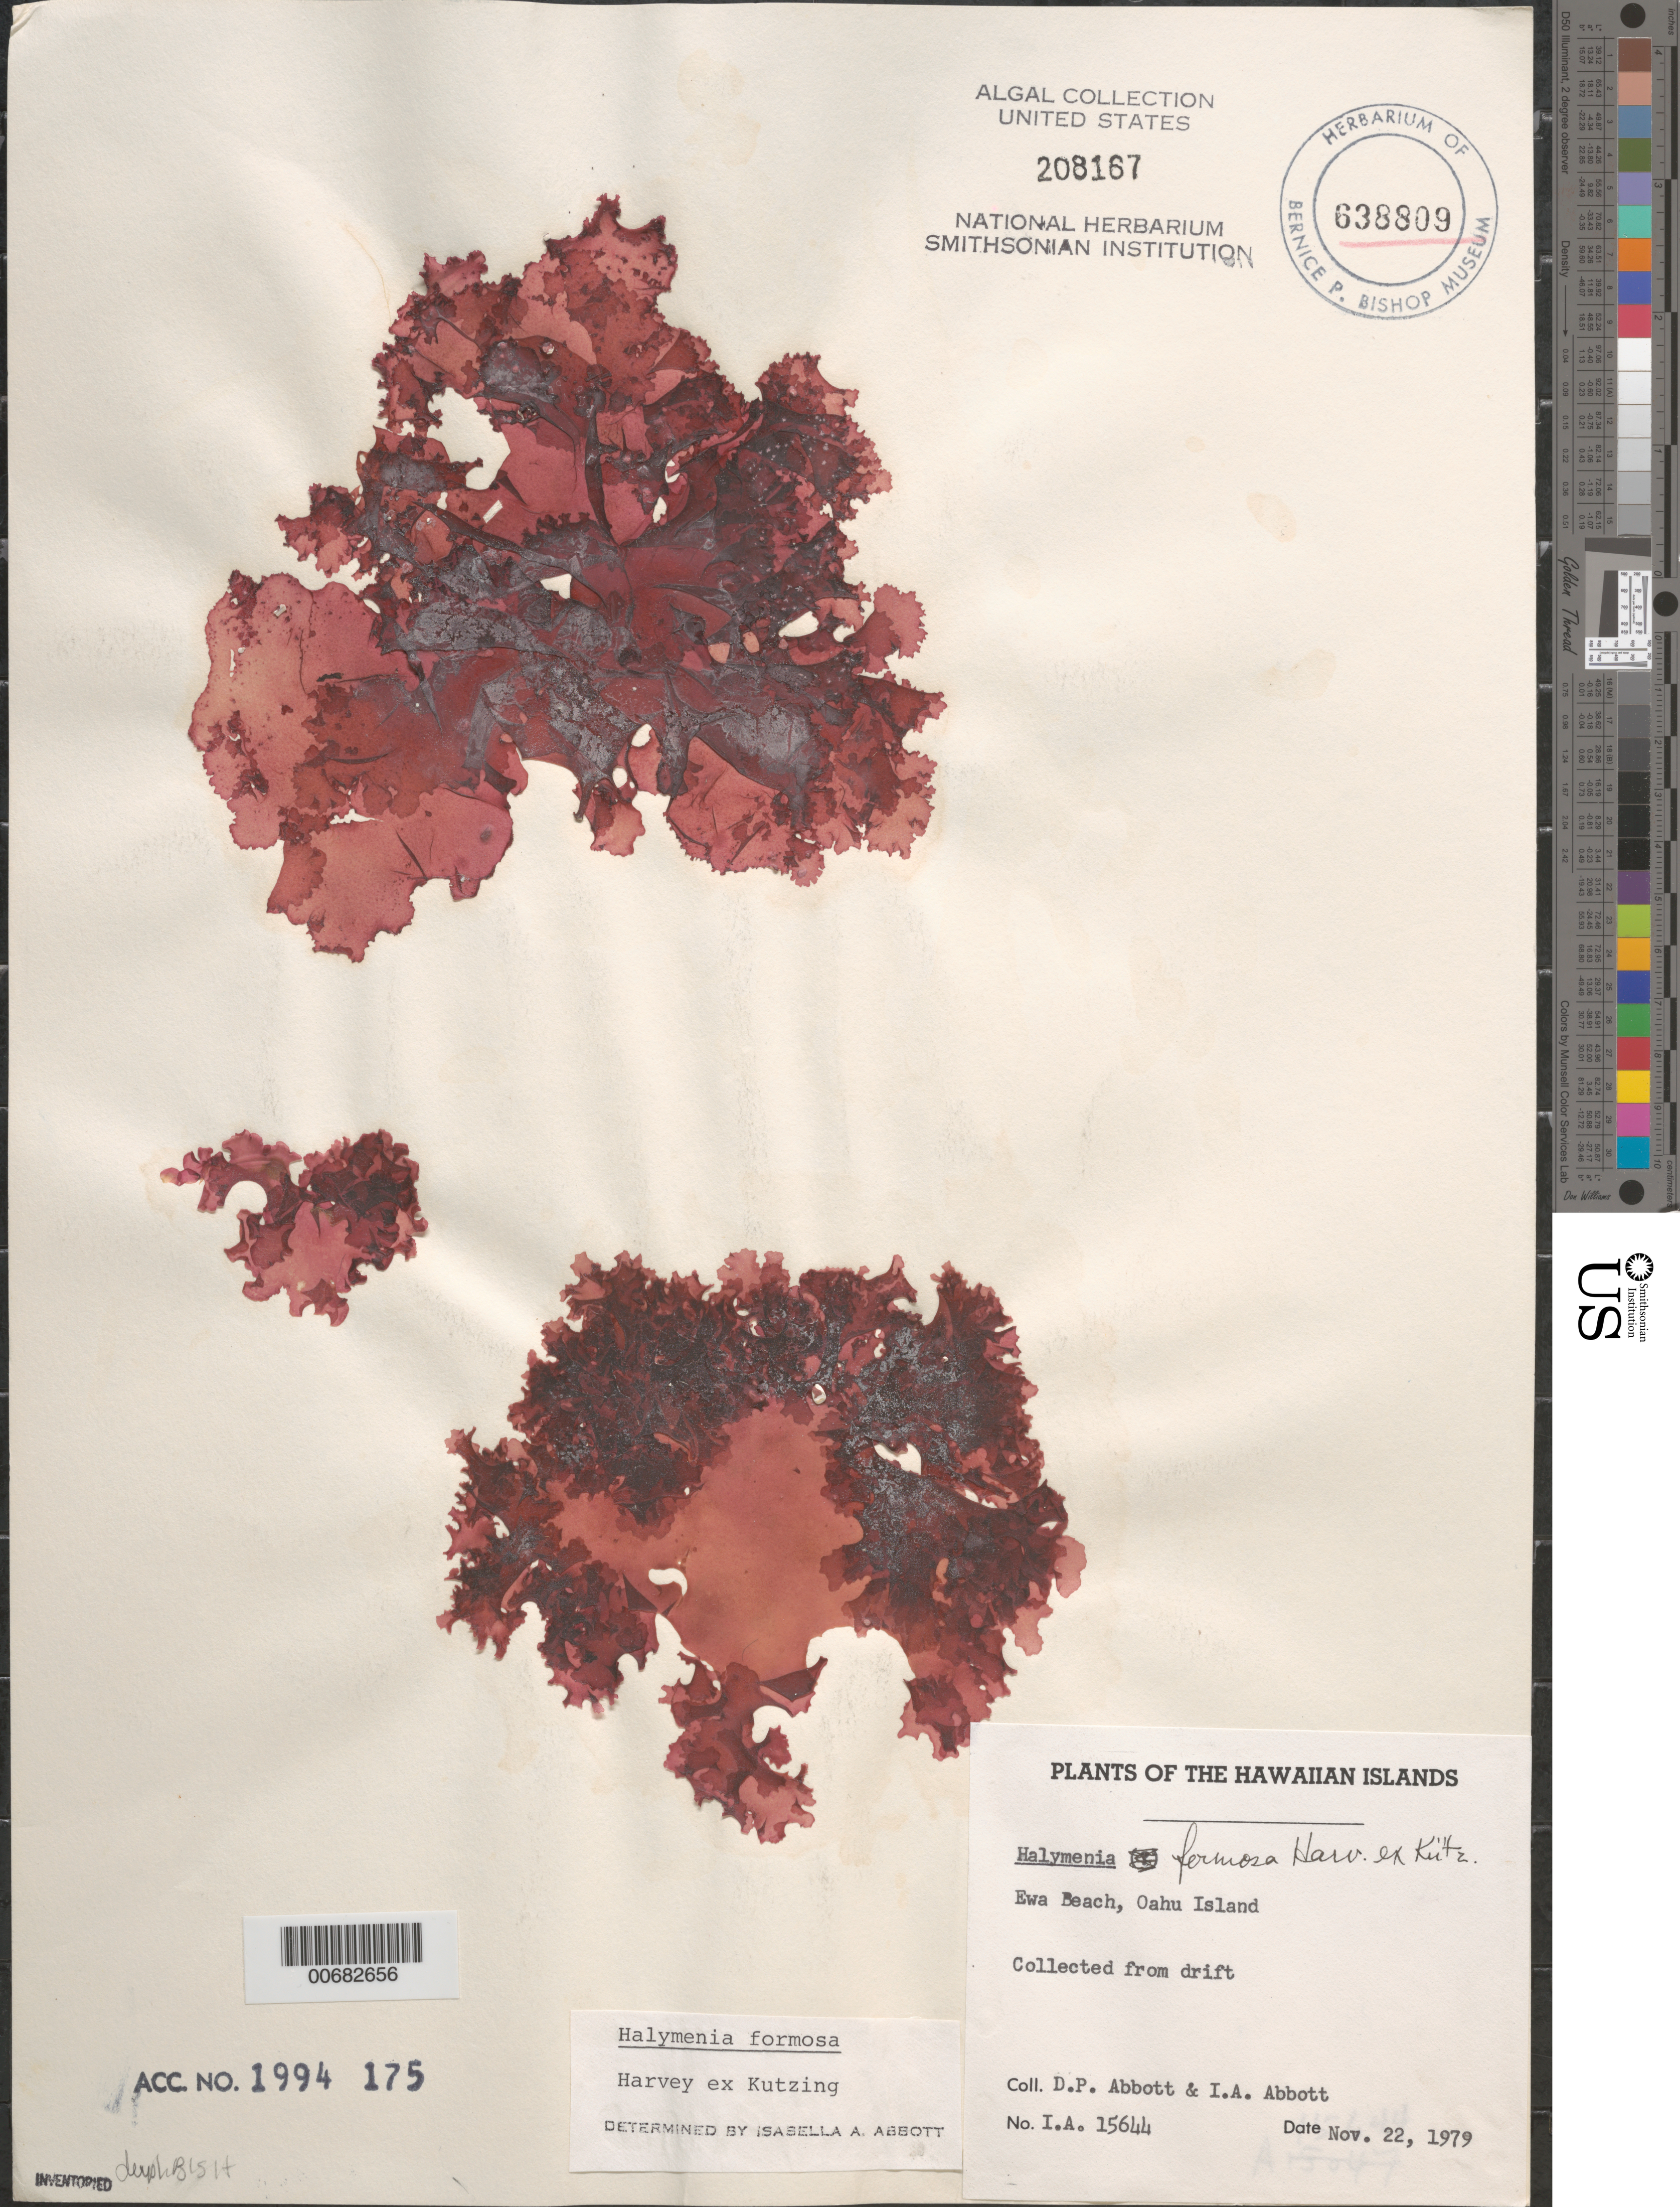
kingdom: Plantae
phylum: Rhodophyta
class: Florideophyceae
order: Halymeniales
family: Halymeniaceae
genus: Halymenia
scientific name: Halymenia formosa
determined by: Abbott, Isabella A.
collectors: I. A. Abbott & D. P. Abbott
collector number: IAA 15644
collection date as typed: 22 Nov 1979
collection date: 1979-11-22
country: United States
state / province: Hawaii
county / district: Honolulu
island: Oahu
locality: Ewa Beach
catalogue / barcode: US 208167